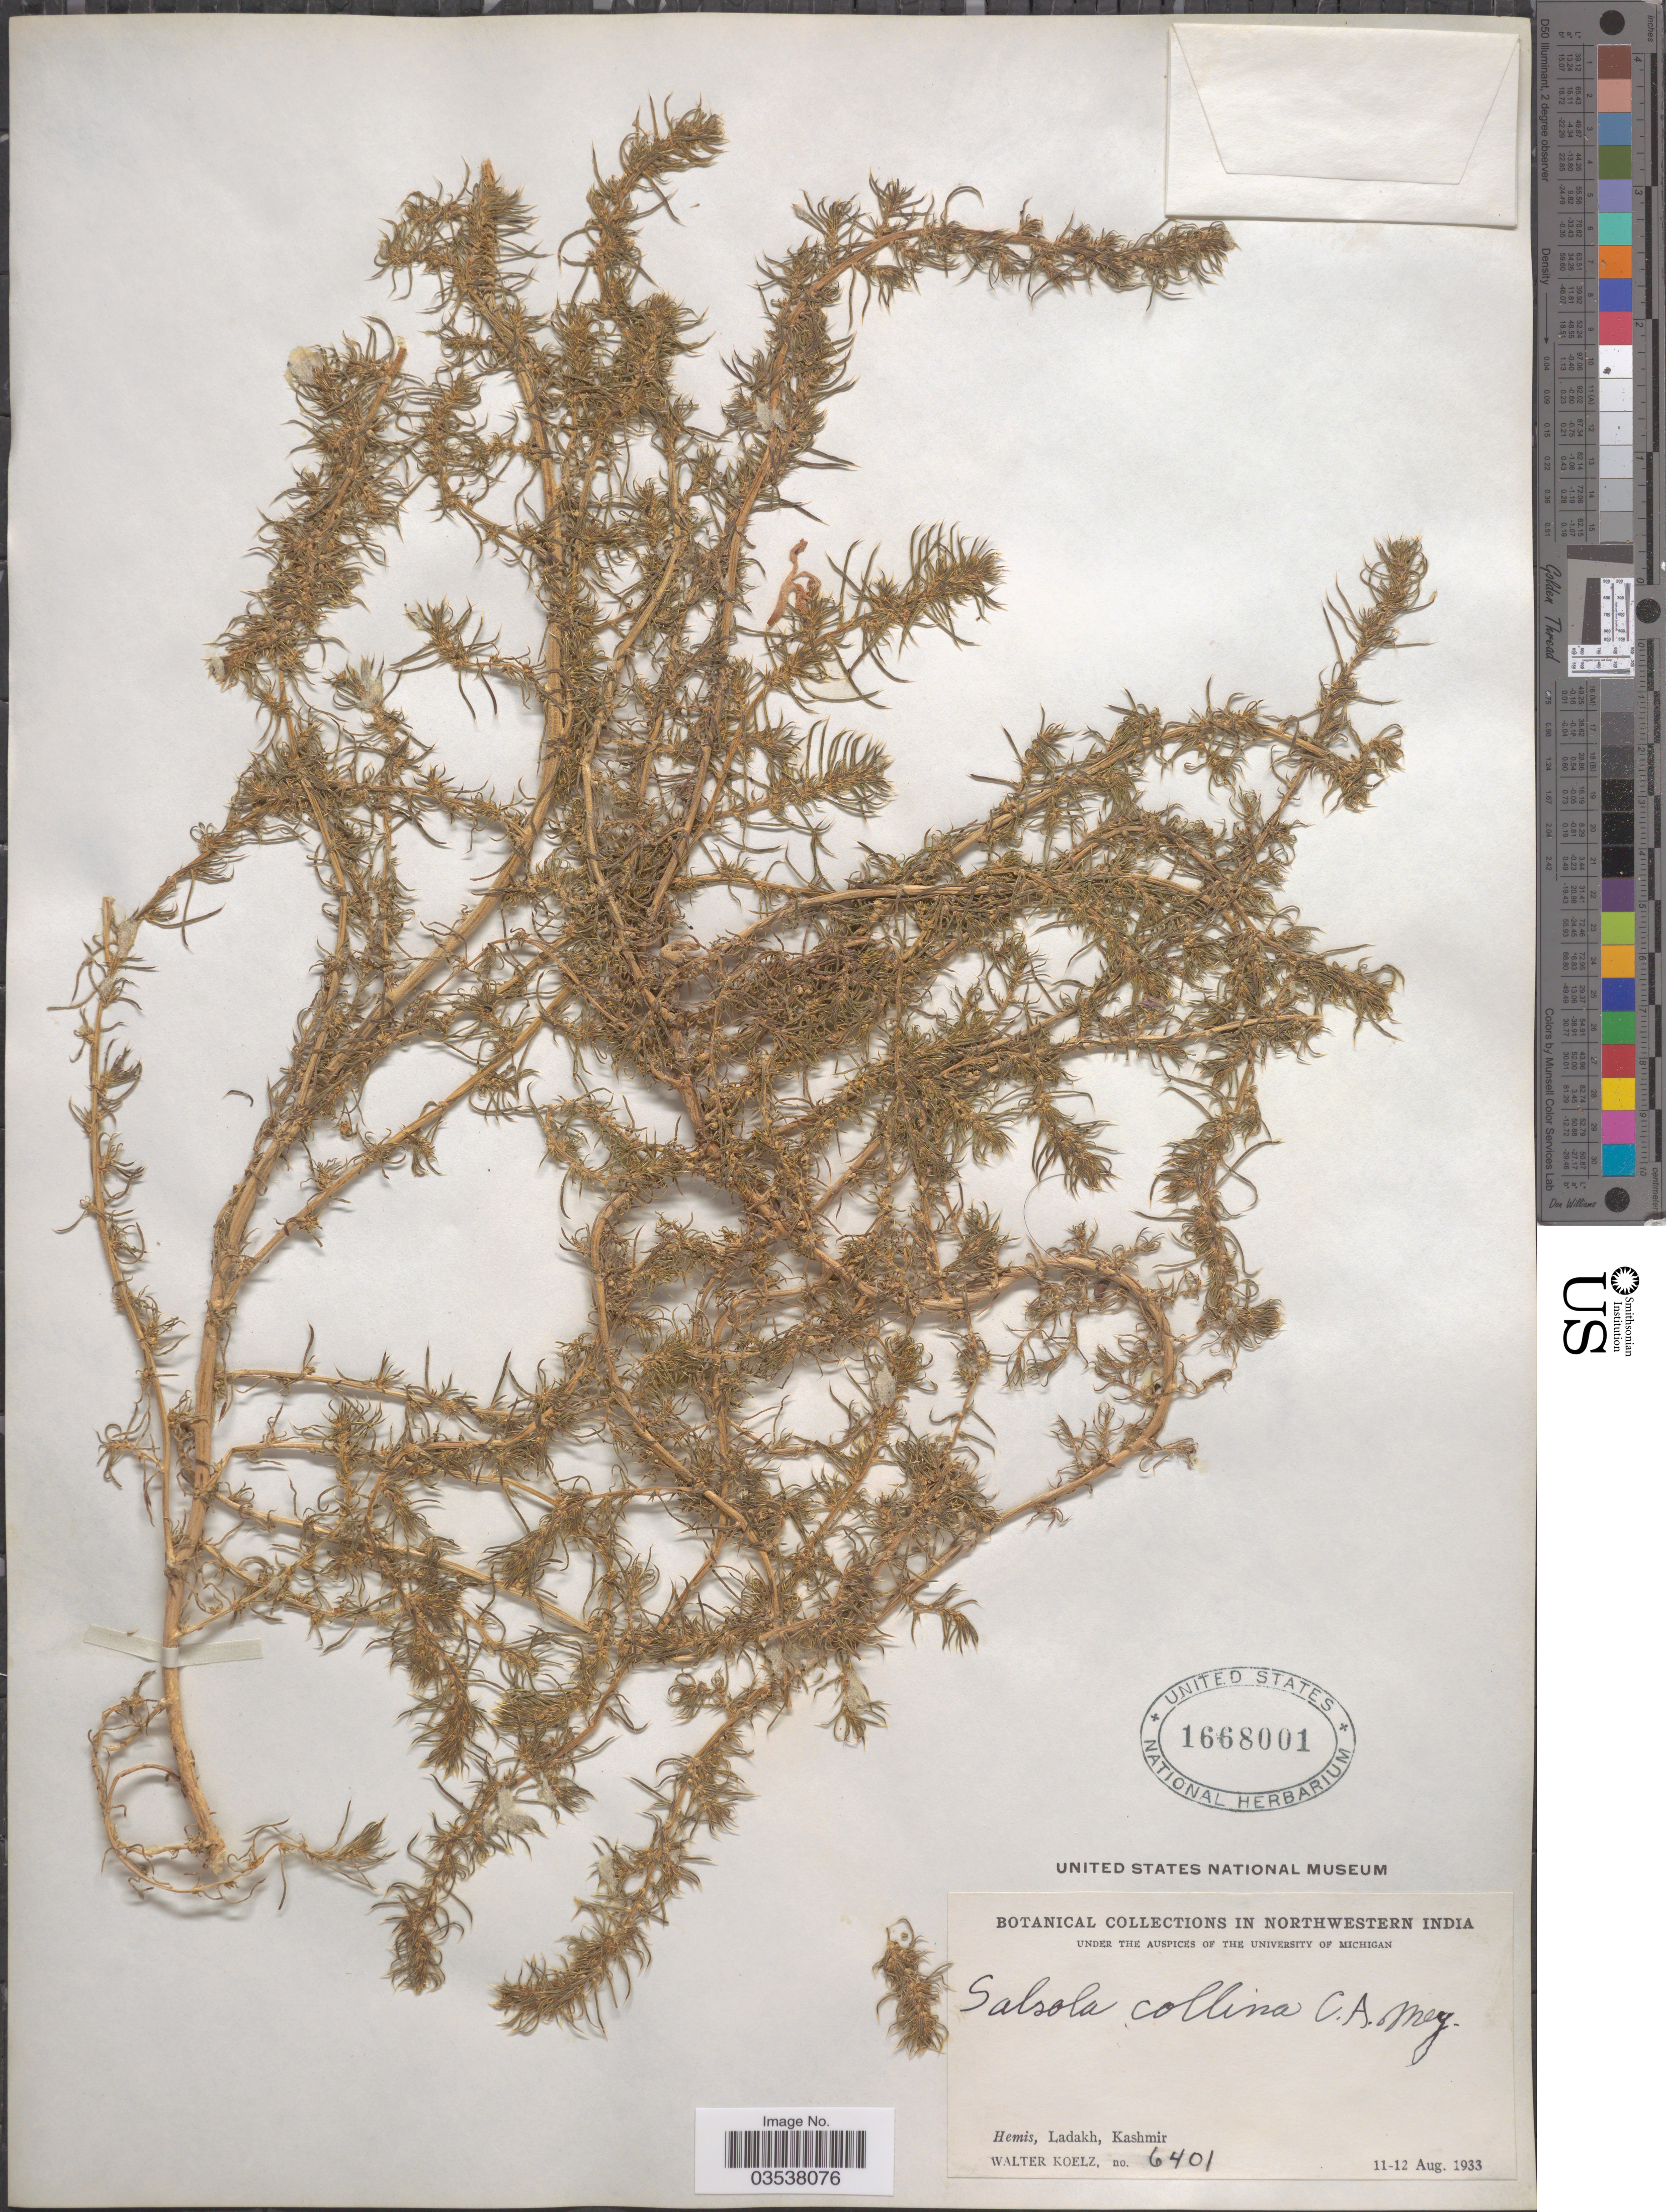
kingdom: Plantae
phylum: Tracheophyta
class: Magnoliopsida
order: Caryophyllales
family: Amaranthaceae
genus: Salsola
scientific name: Salsola collina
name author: Pall.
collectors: W. N. Koelz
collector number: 6401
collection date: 1933-08-11/1933-08-12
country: India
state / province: Jammu and Kashmir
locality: Northwestern India. Hemis, Ladakh, Kashmir.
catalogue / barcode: US 1668001